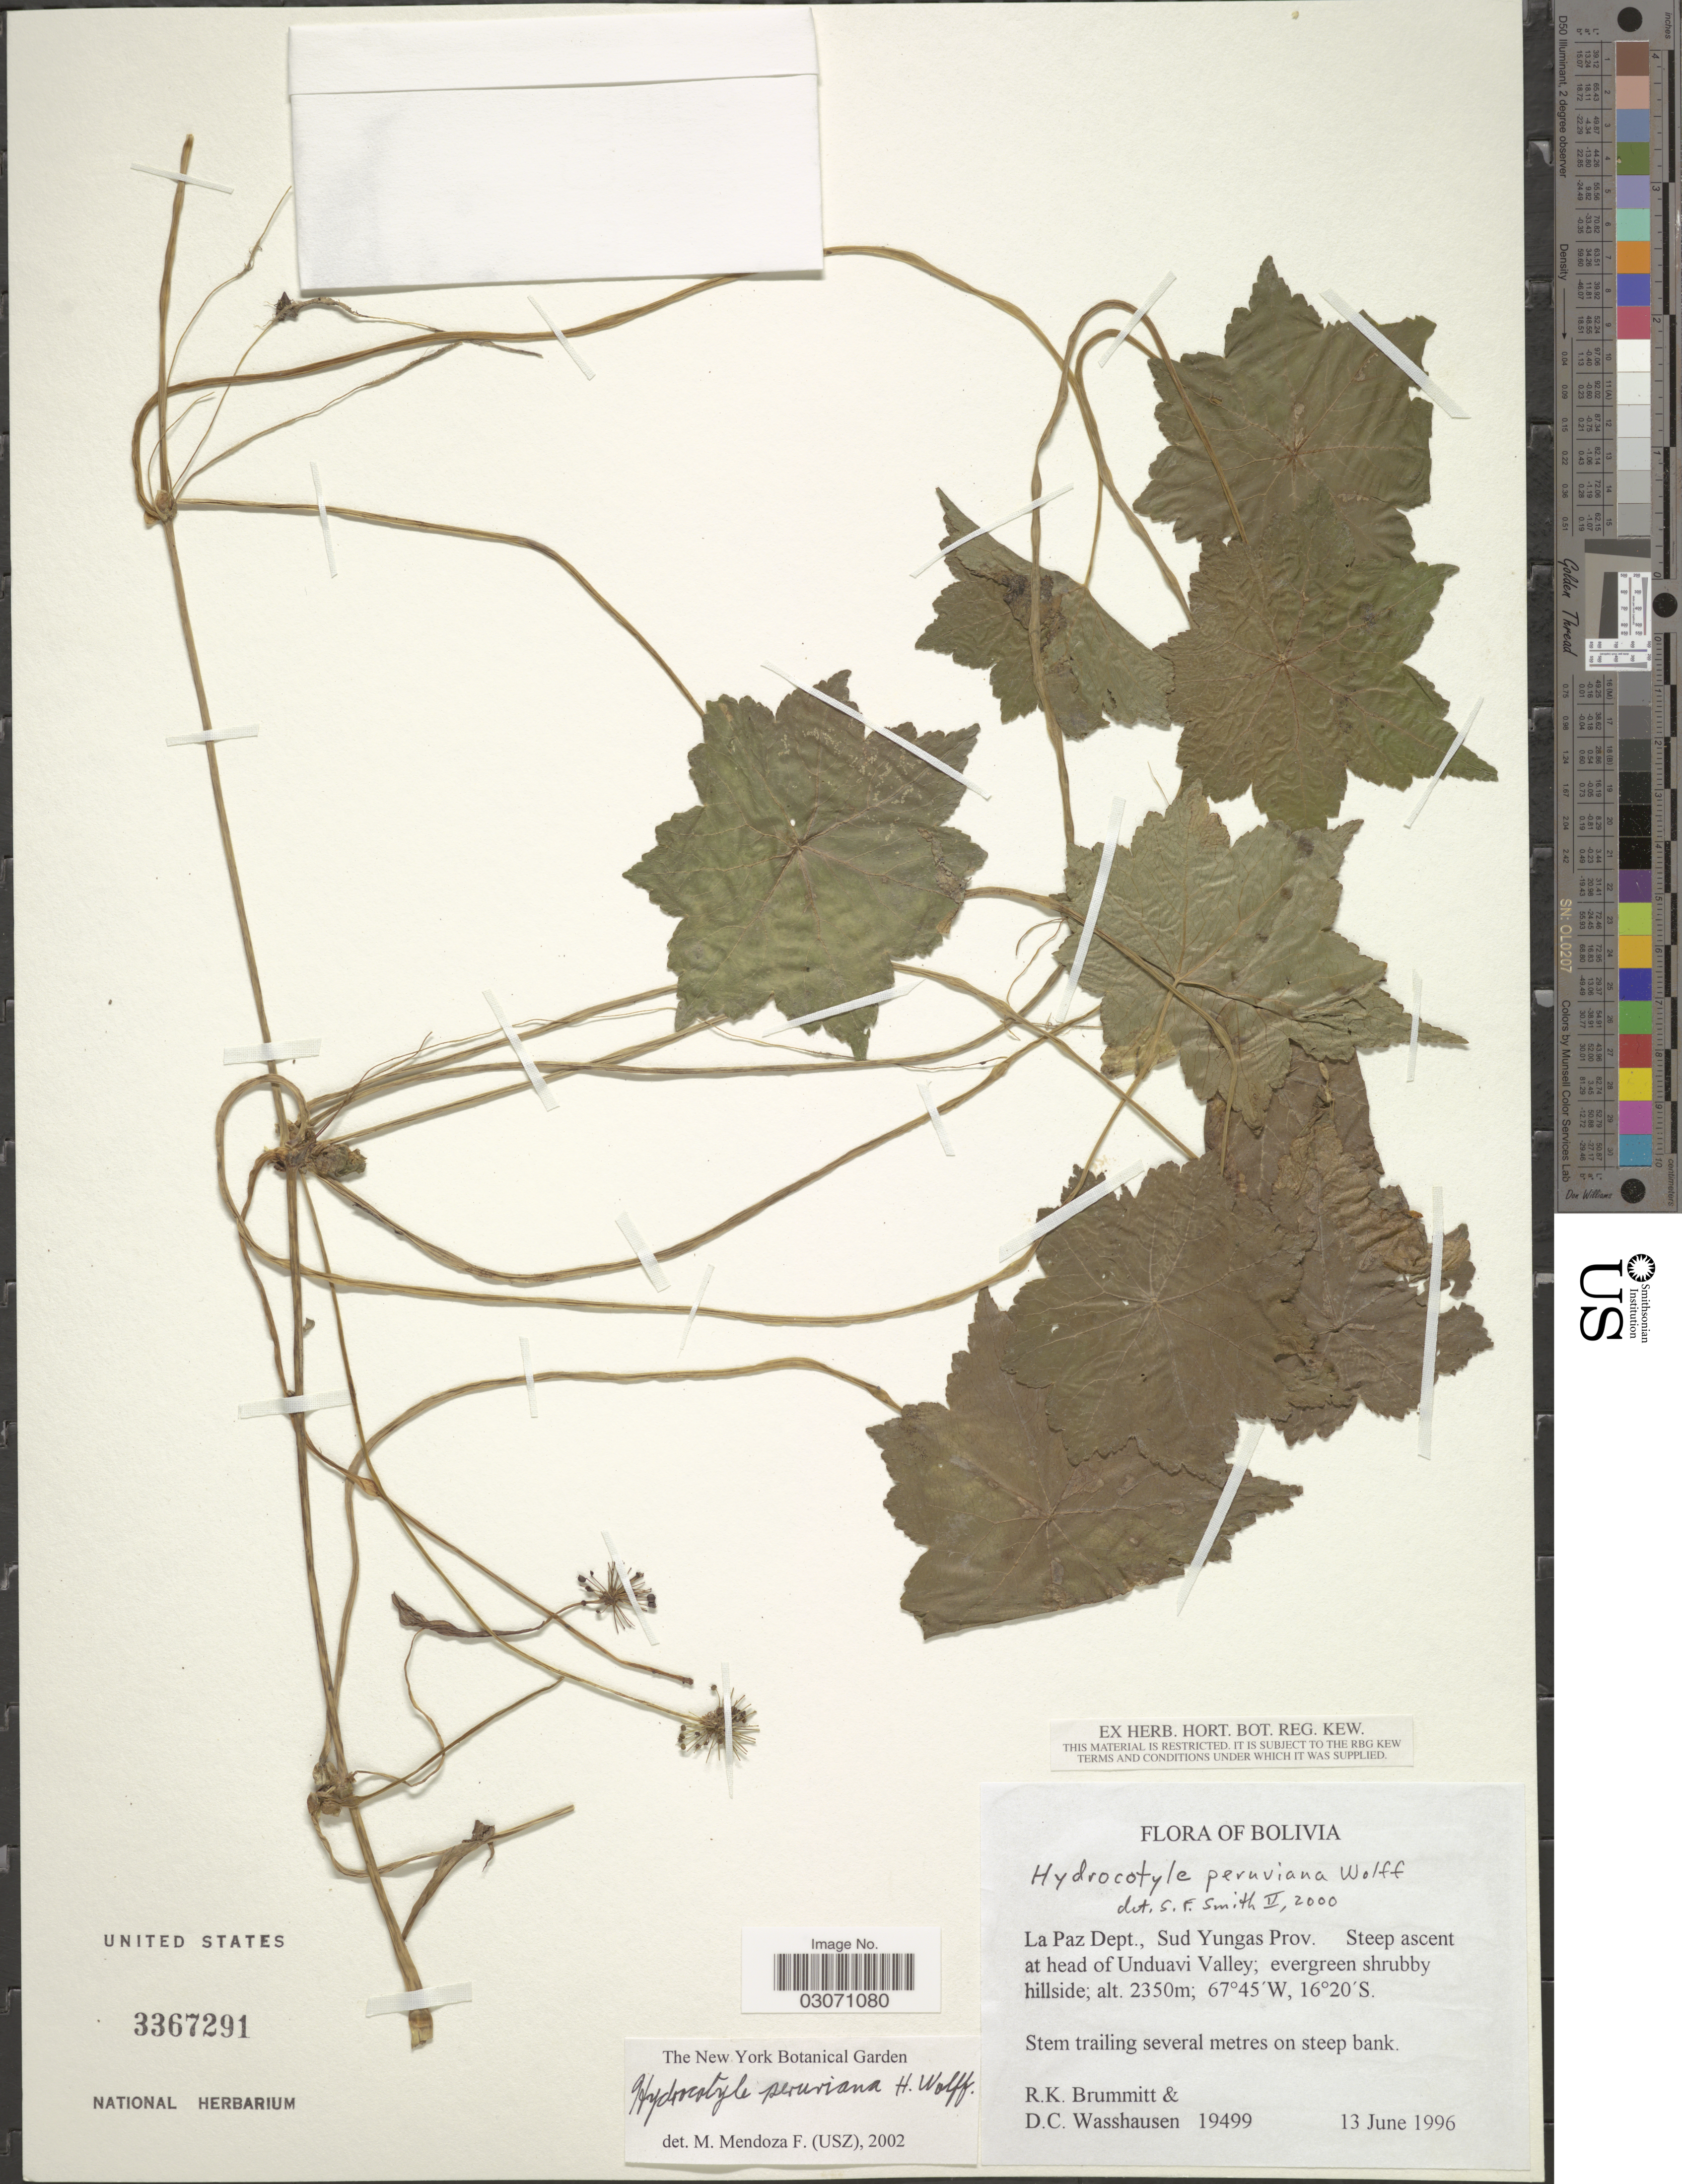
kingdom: Plantae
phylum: Tracheophyta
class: Magnoliopsida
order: Apiales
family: Araliaceae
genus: Hydrocotyle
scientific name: Hydrocotyle peruviana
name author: H. Wolff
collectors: R. K. Brummitt & D. C. Wasshausen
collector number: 19499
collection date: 1996-06-13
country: Bolivia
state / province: La Paz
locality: La Paz Dept., Sud YUngas Prov., Steep ascent at head of Unduavi Valley.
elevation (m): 2350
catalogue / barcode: US 3367291